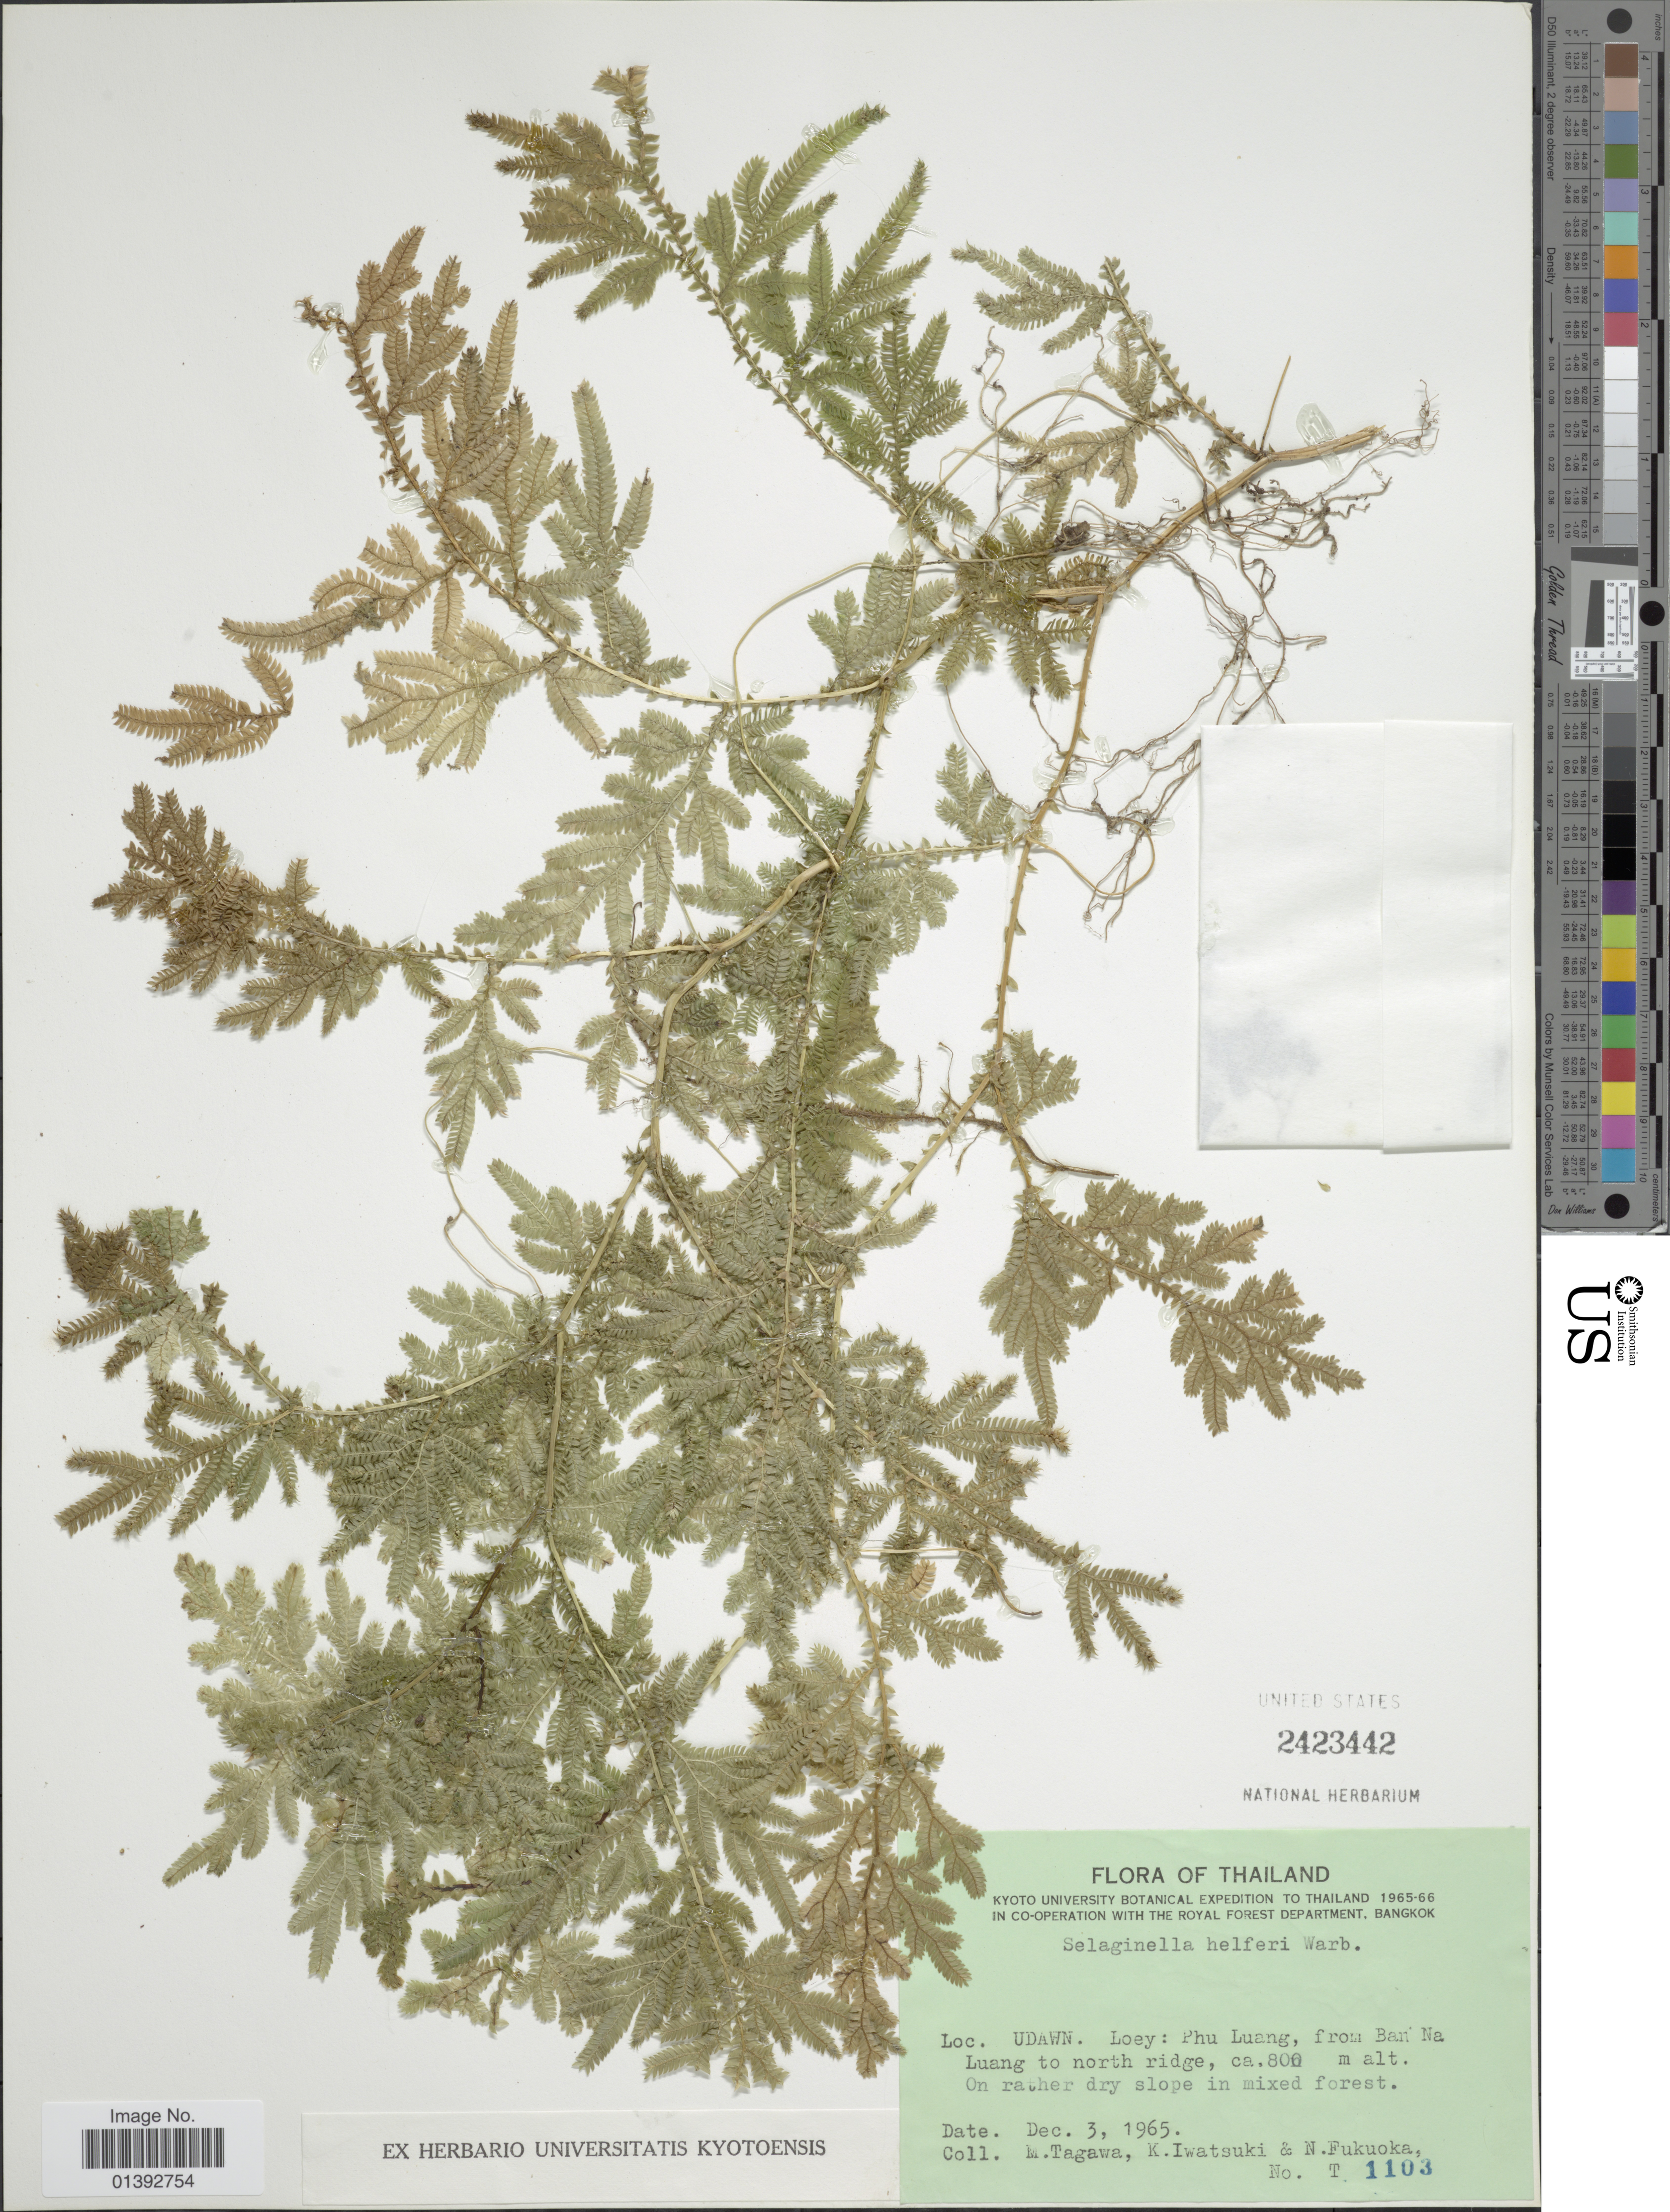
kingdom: Plantae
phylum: Tracheophyta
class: Lycopodiopsida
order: Selaginellales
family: Selaginellaceae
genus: Selaginella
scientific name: Selaginella helferi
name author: Warb.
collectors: M. Tagawa, K. Iwatsuki & N. Fukuoka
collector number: T1103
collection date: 1965-12-03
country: Thailand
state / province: Loei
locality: Udawn, Phu Luang, from Ban Na Luang to north ridge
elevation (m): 800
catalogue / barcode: US 2423442